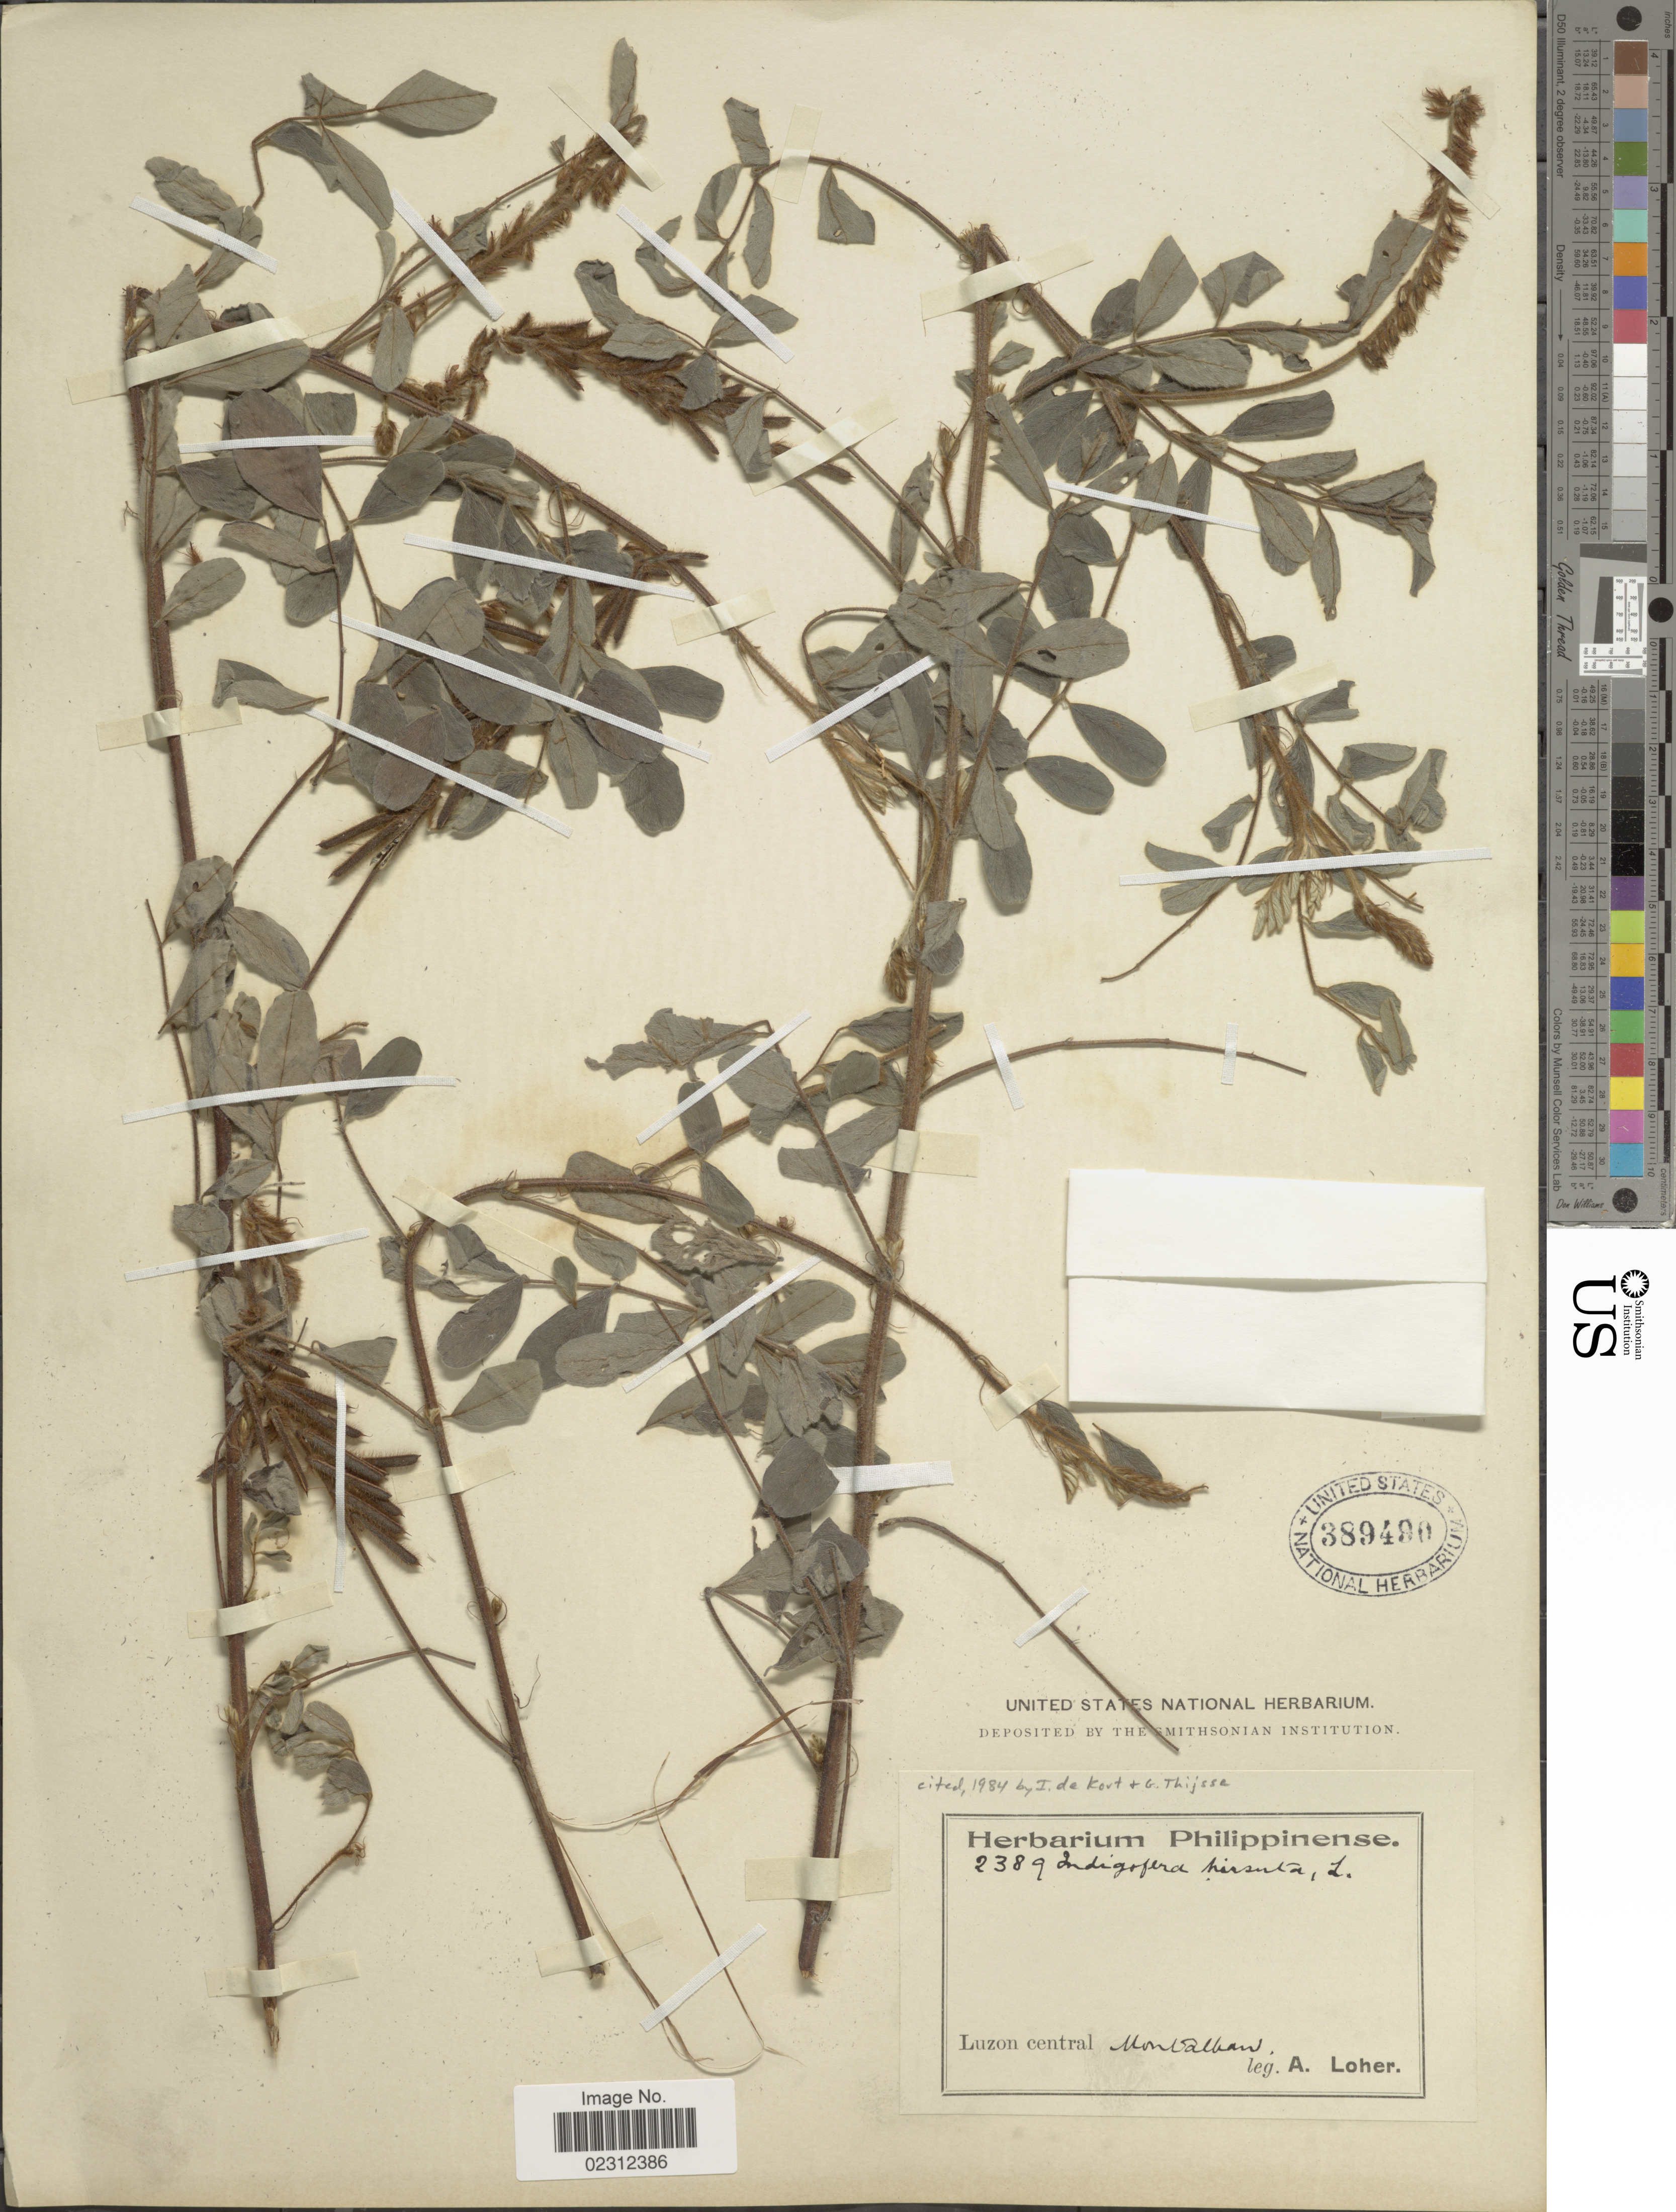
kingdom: Plantae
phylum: Tracheophyta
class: Magnoliopsida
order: Fabales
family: Fabaceae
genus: Indigofera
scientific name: Indigofera hirsuta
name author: L.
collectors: A. Loher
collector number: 2389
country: Philippines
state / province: Central Luzon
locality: Montalban (Rizal)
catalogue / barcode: US 389490